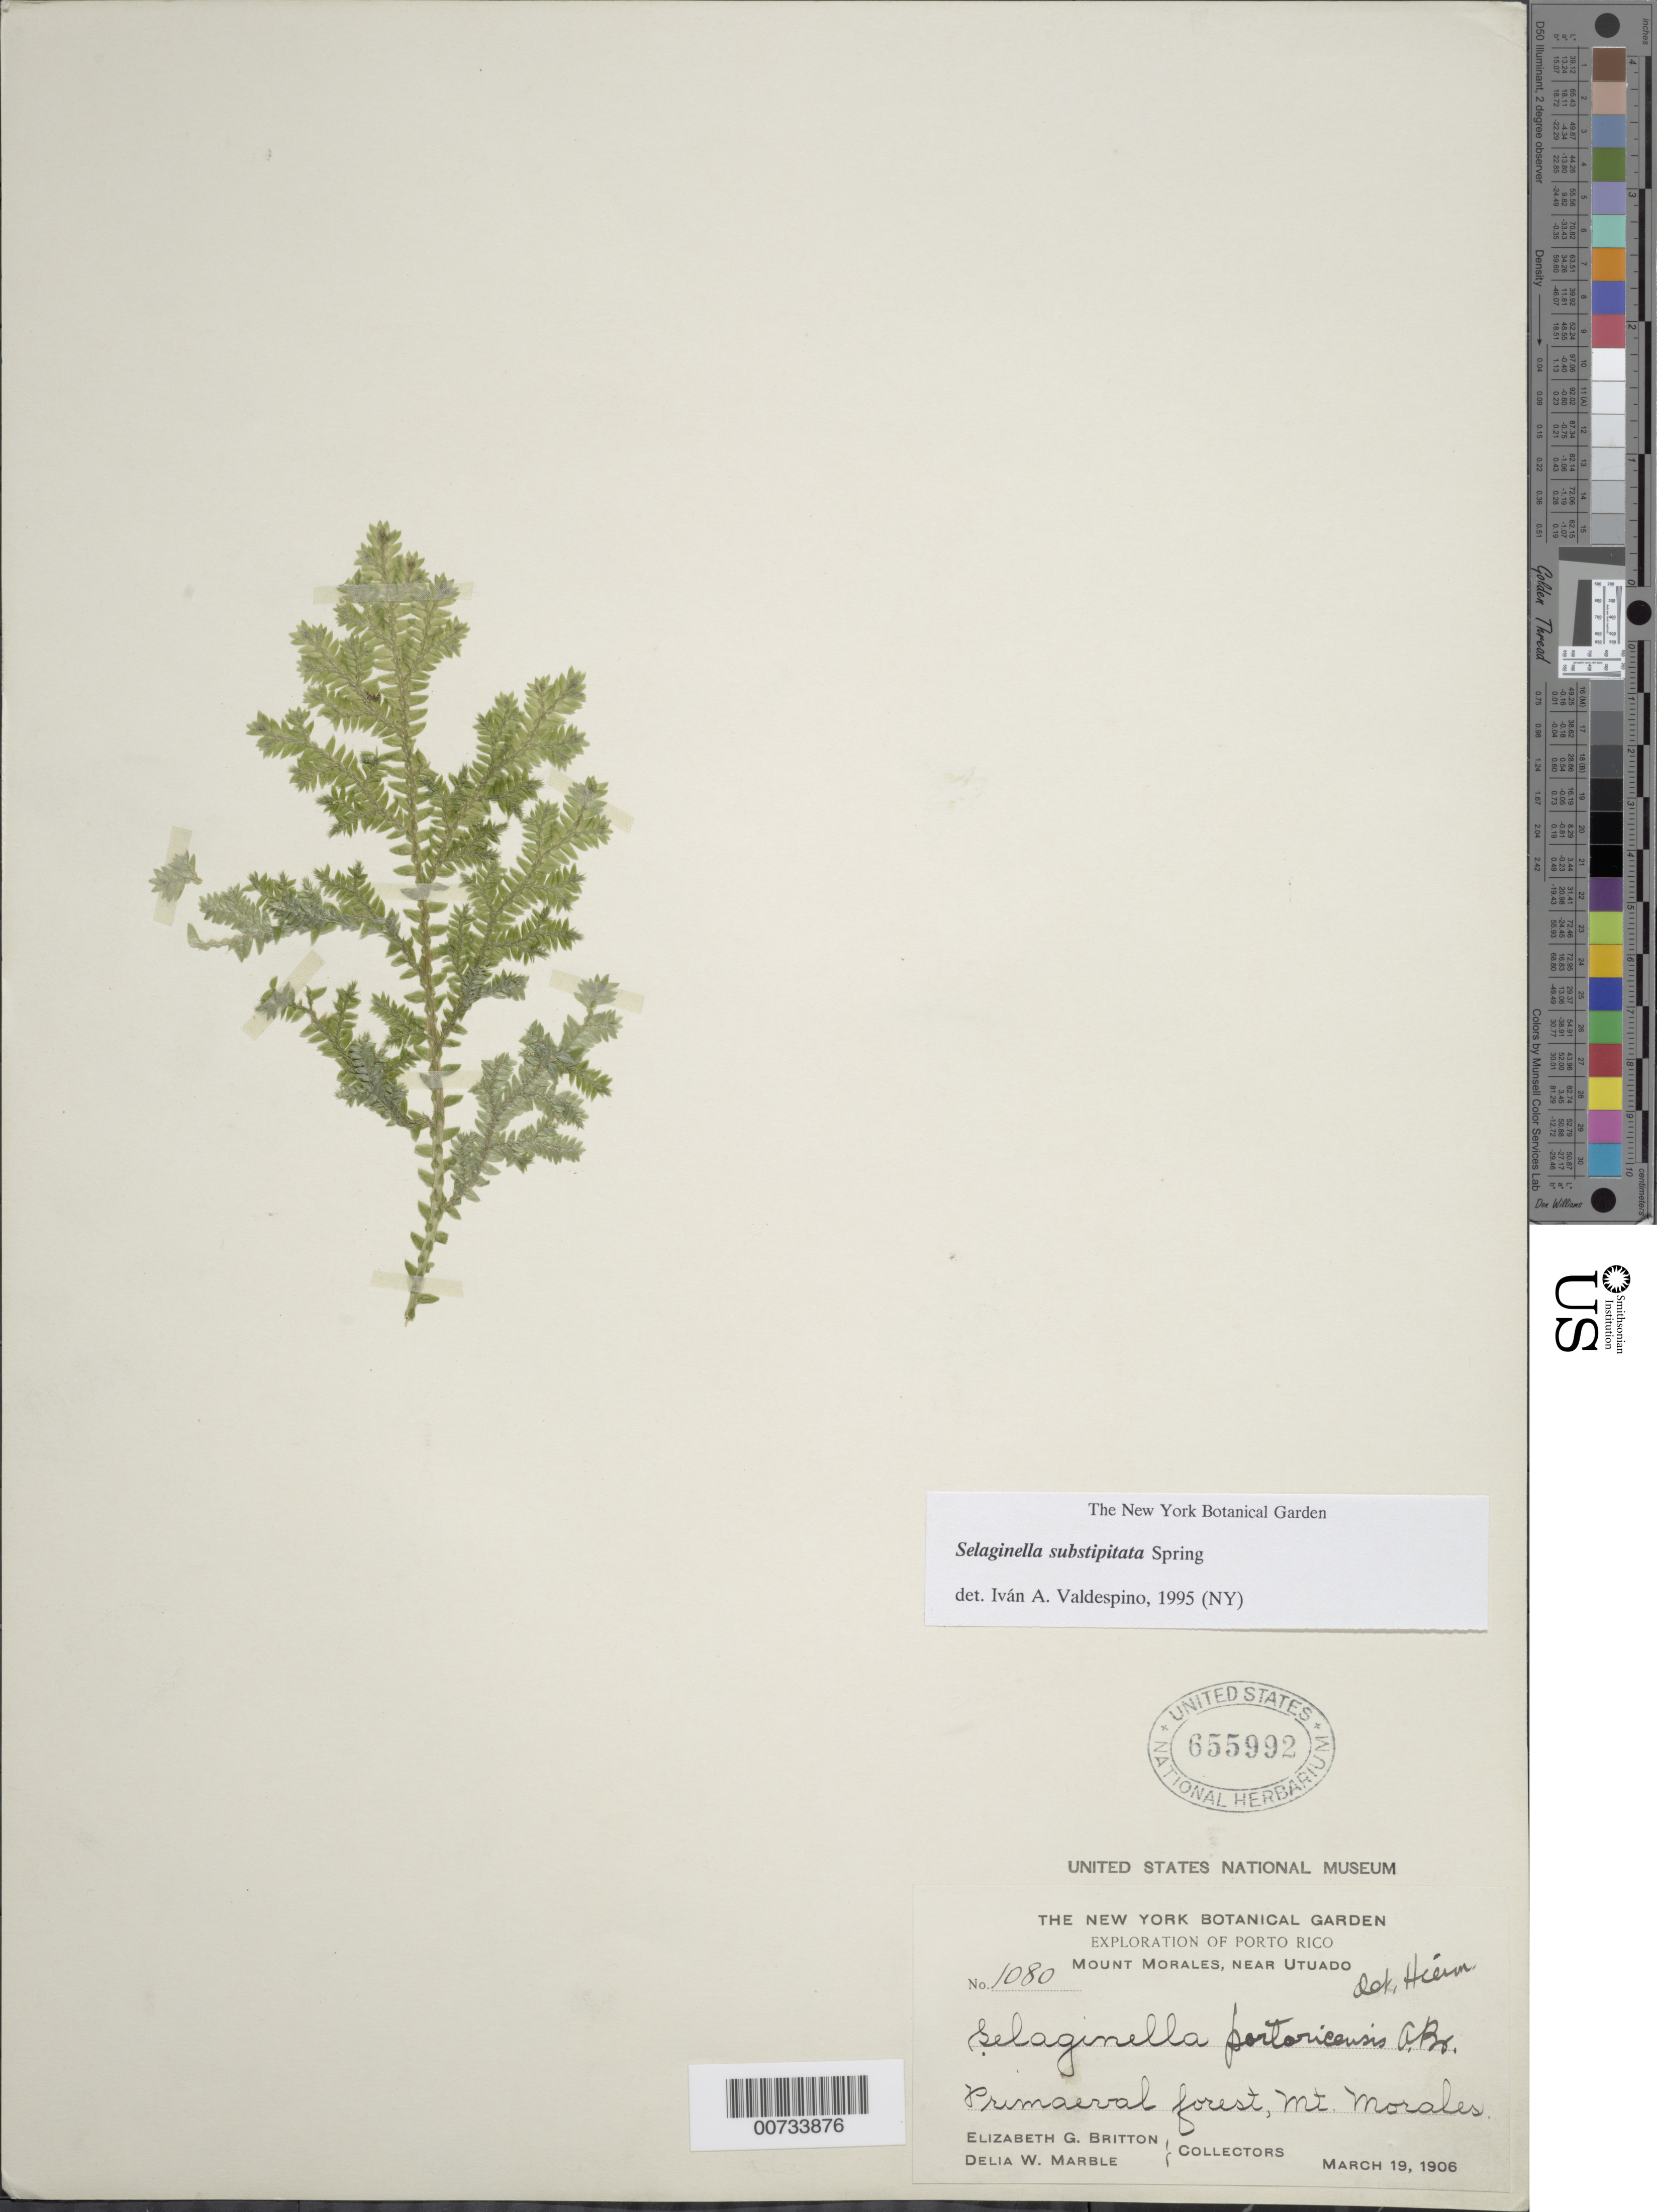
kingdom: Plantae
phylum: Tracheophyta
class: Lycopodiopsida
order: Selaginellales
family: Selaginellaceae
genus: Selaginella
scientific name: Selaginella substipitata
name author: Spring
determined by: Valdespino, I. A., (PMA), Universidad de Panama (PANAMA)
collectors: E. G. Britton & D. W. Marble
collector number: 1080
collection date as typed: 19 Mar 1906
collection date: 1906-03-19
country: Puerto Rico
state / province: Utuado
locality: Mount Morales, near Utuado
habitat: Primaeval forest, Mt. Morales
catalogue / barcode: US 655992